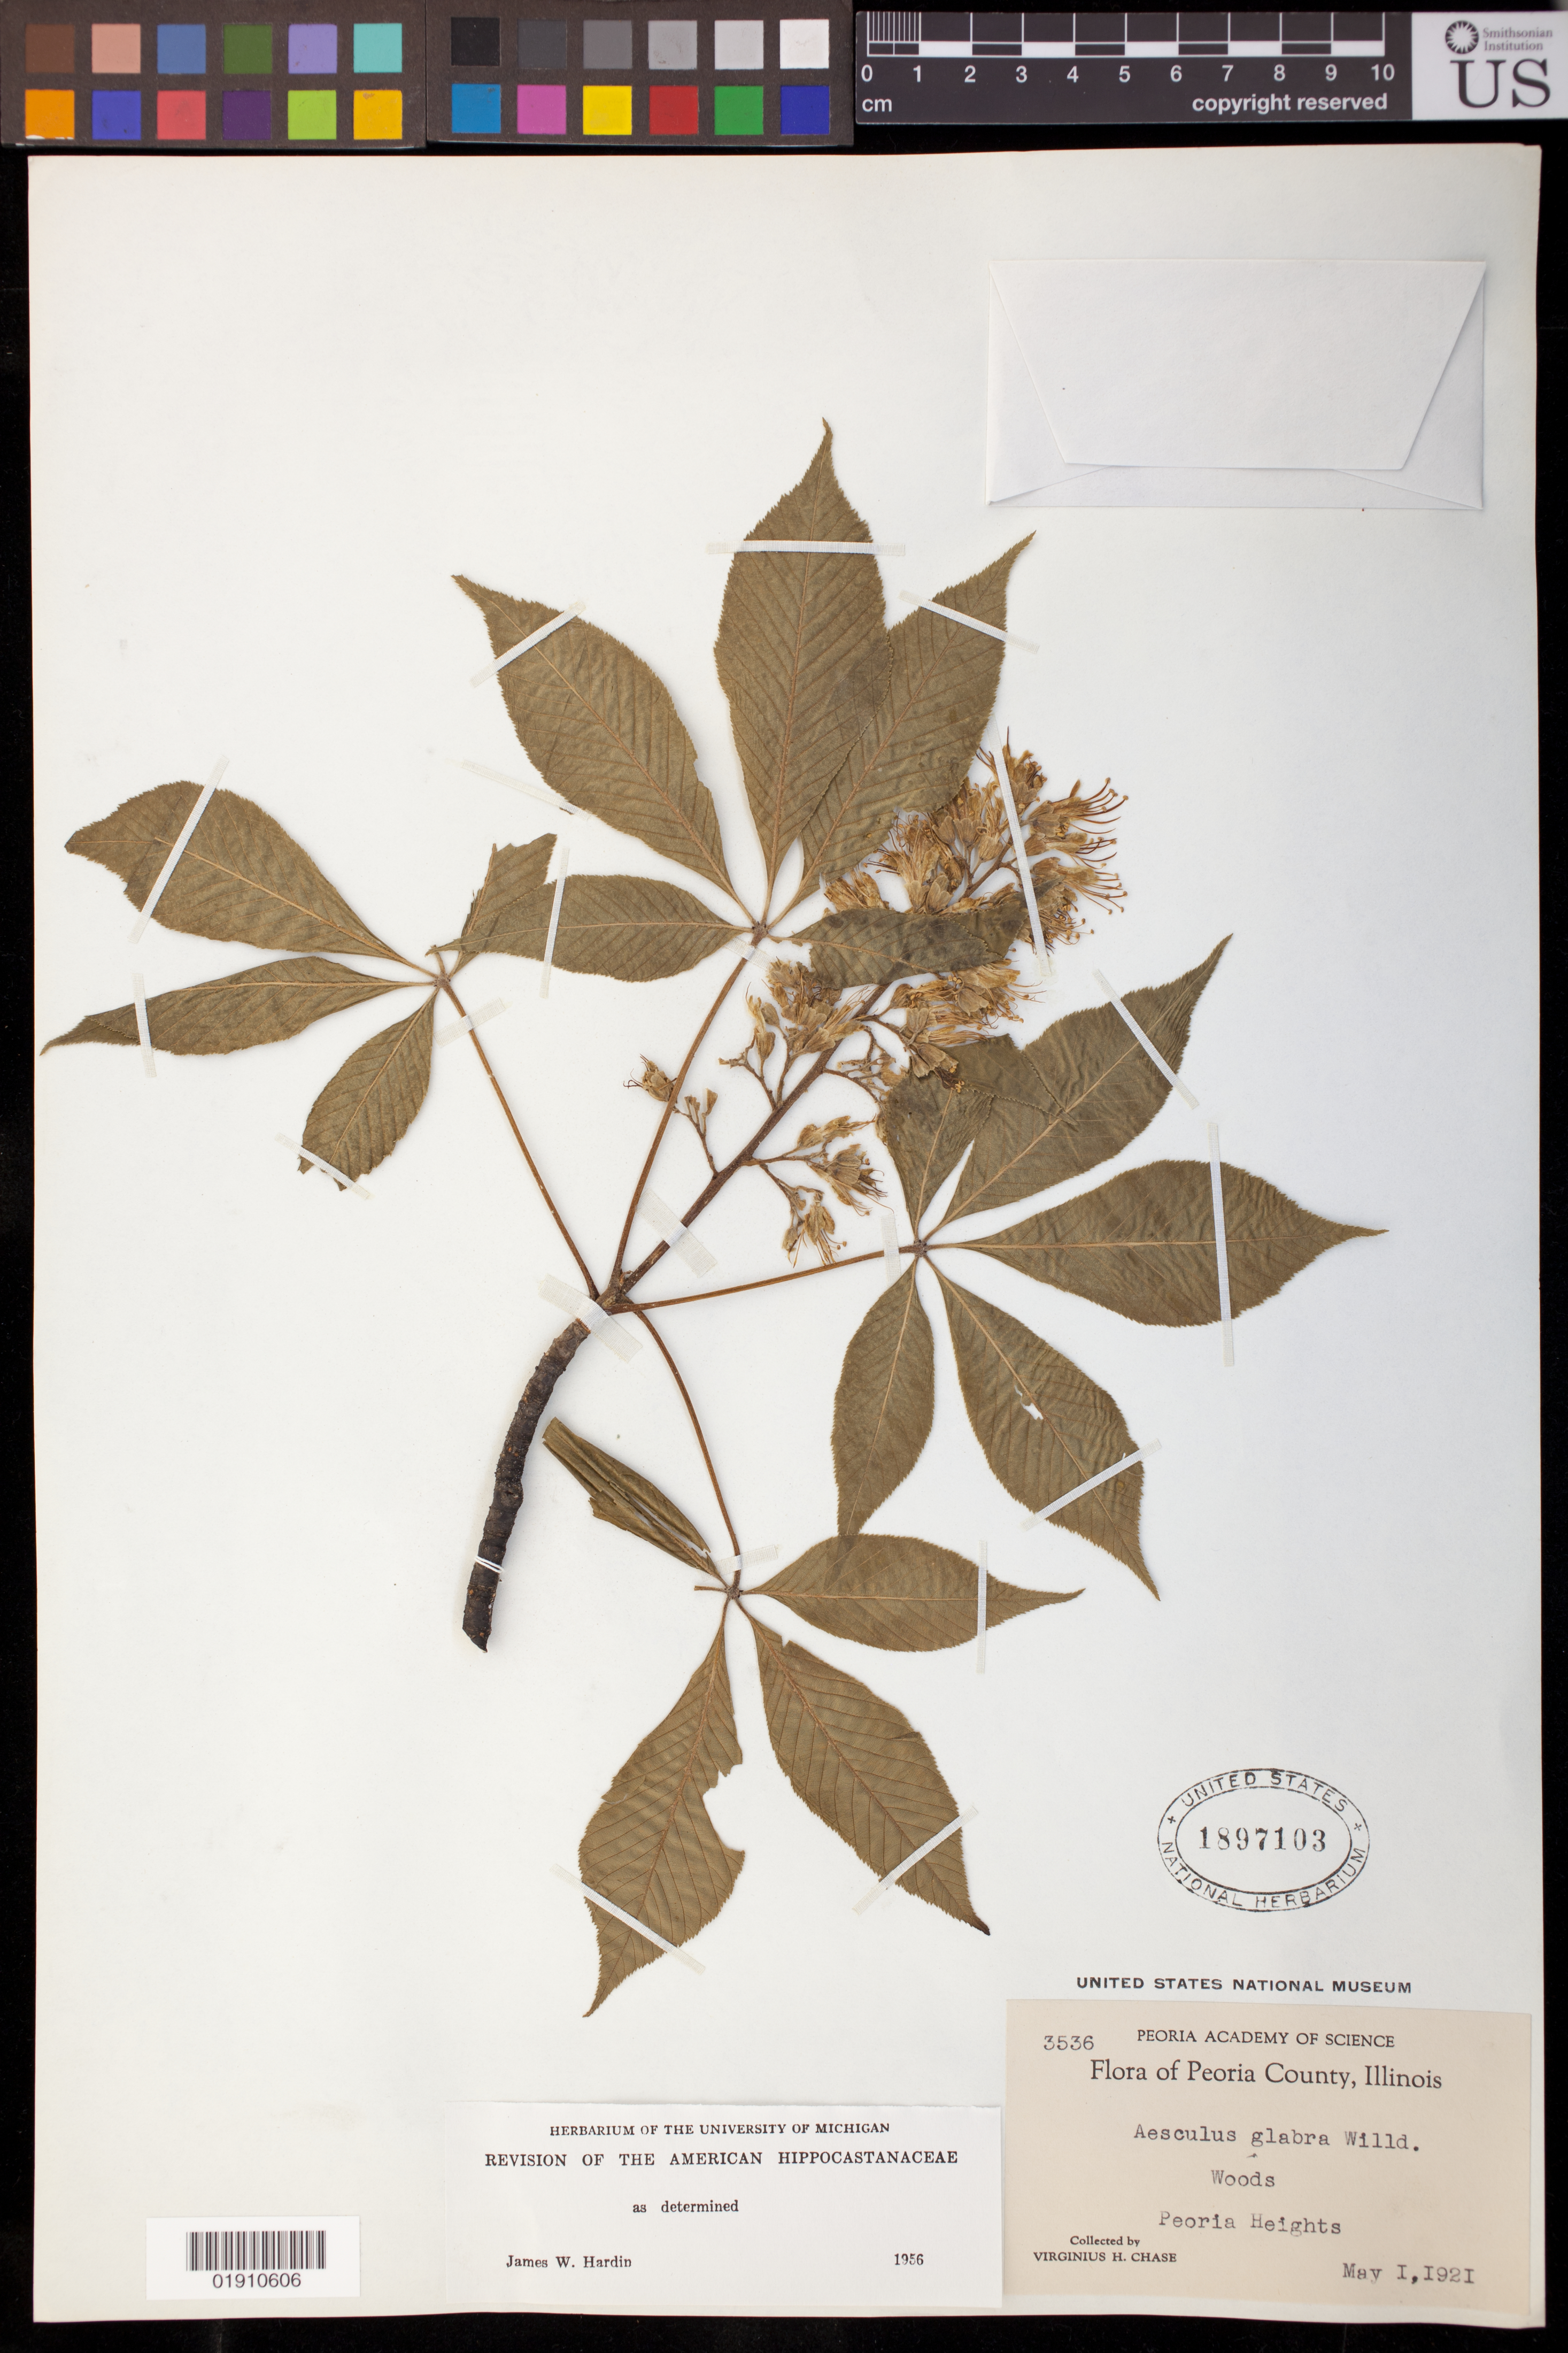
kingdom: Plantae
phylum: Tracheophyta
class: Magnoliopsida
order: Sapindales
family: Sapindaceae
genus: Aesculus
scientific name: Aesculus glabra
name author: Willd.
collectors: V. H. Chase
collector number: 3536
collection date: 1921-05-01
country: United States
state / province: Illinois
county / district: Peoria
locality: Woods, Peoria Heihgts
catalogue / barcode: US 1897103